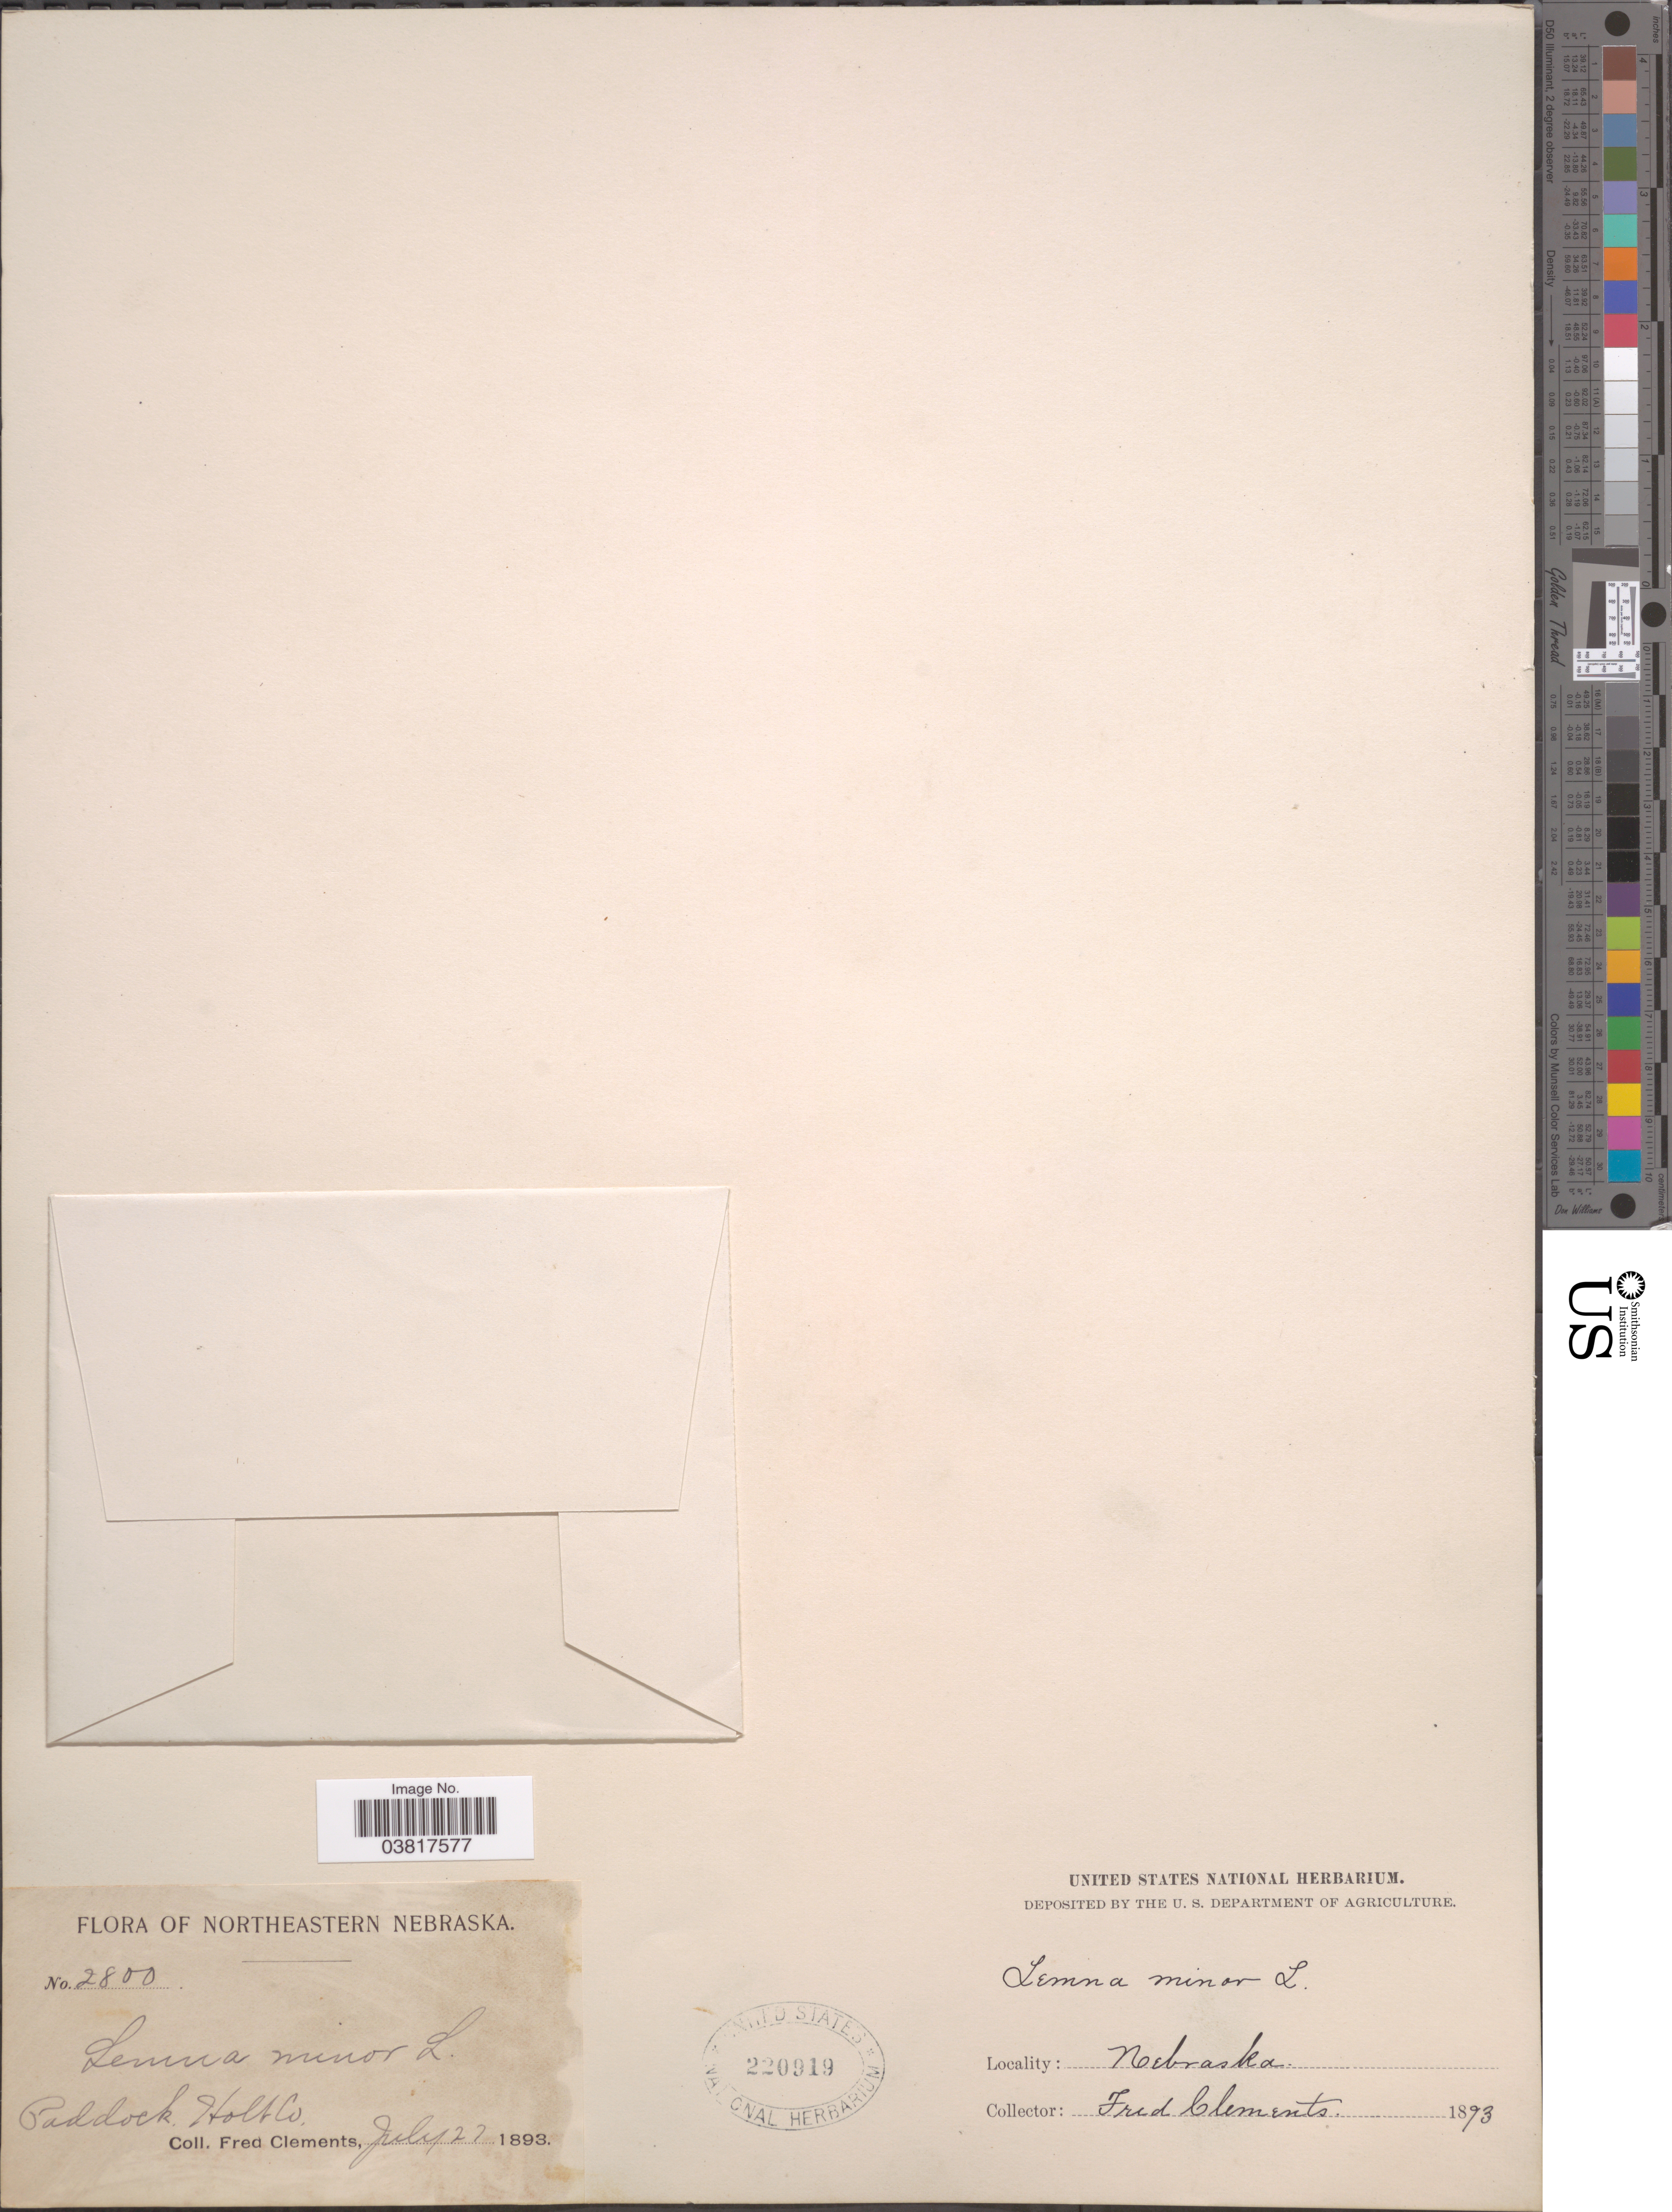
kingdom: Plantae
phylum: Tracheophyta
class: Liliopsida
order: Alismatales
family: Araceae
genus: Lemna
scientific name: Lemna minor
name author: L.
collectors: F. Clements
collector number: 2800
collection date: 1893-07-27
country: United States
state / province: Nebraska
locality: Northeastern Nebraska. Paddock. Holt Co.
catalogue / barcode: US 220919